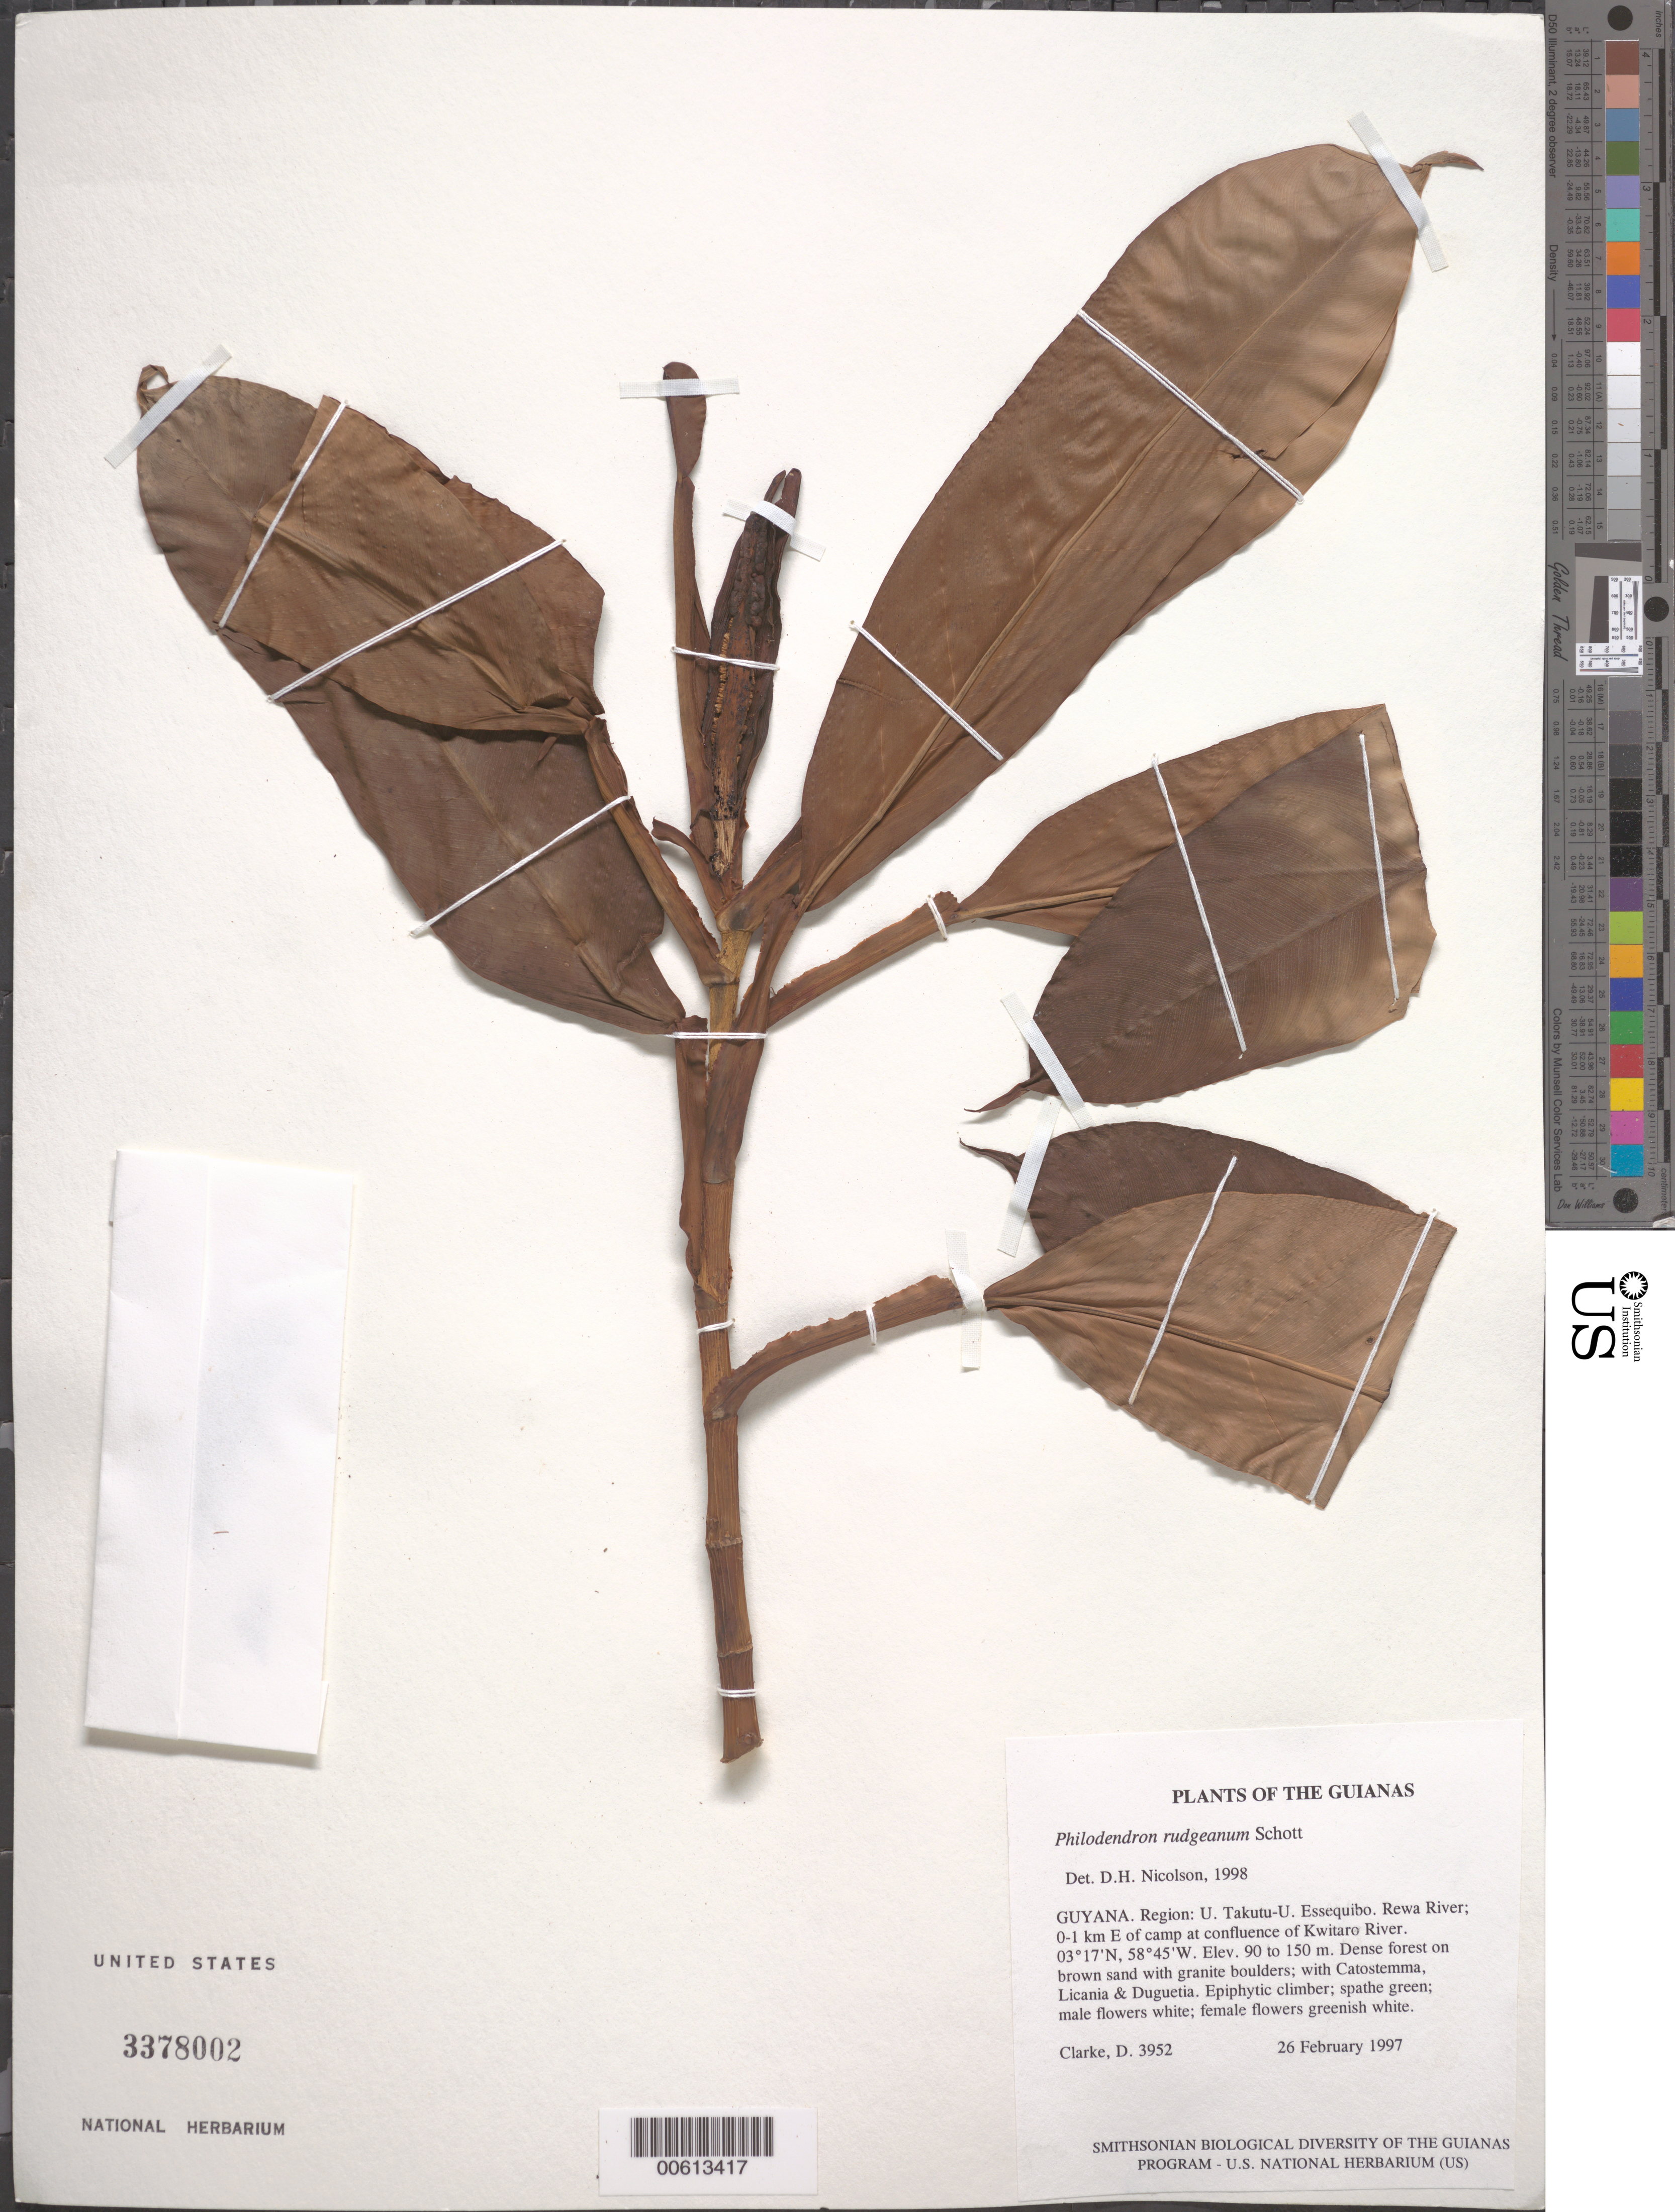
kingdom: Plantae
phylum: Tracheophyta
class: Liliopsida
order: Alismatales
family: Araceae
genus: Philodendron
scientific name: Philodendron rudgeanum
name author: Schott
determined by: Nicolson, Dan H.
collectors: H. D. Clarke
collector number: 3952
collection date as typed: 26 February 1997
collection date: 1997-02-26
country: Guyana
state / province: U. Takutu-U. Essequibo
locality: Rewa River; 0-1 km E of camp at confluence of Kwitaro River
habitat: Dense forest on brown sand with granite boulders; with Catostemma, Licania & Duguetia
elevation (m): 90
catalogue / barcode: US 3378002